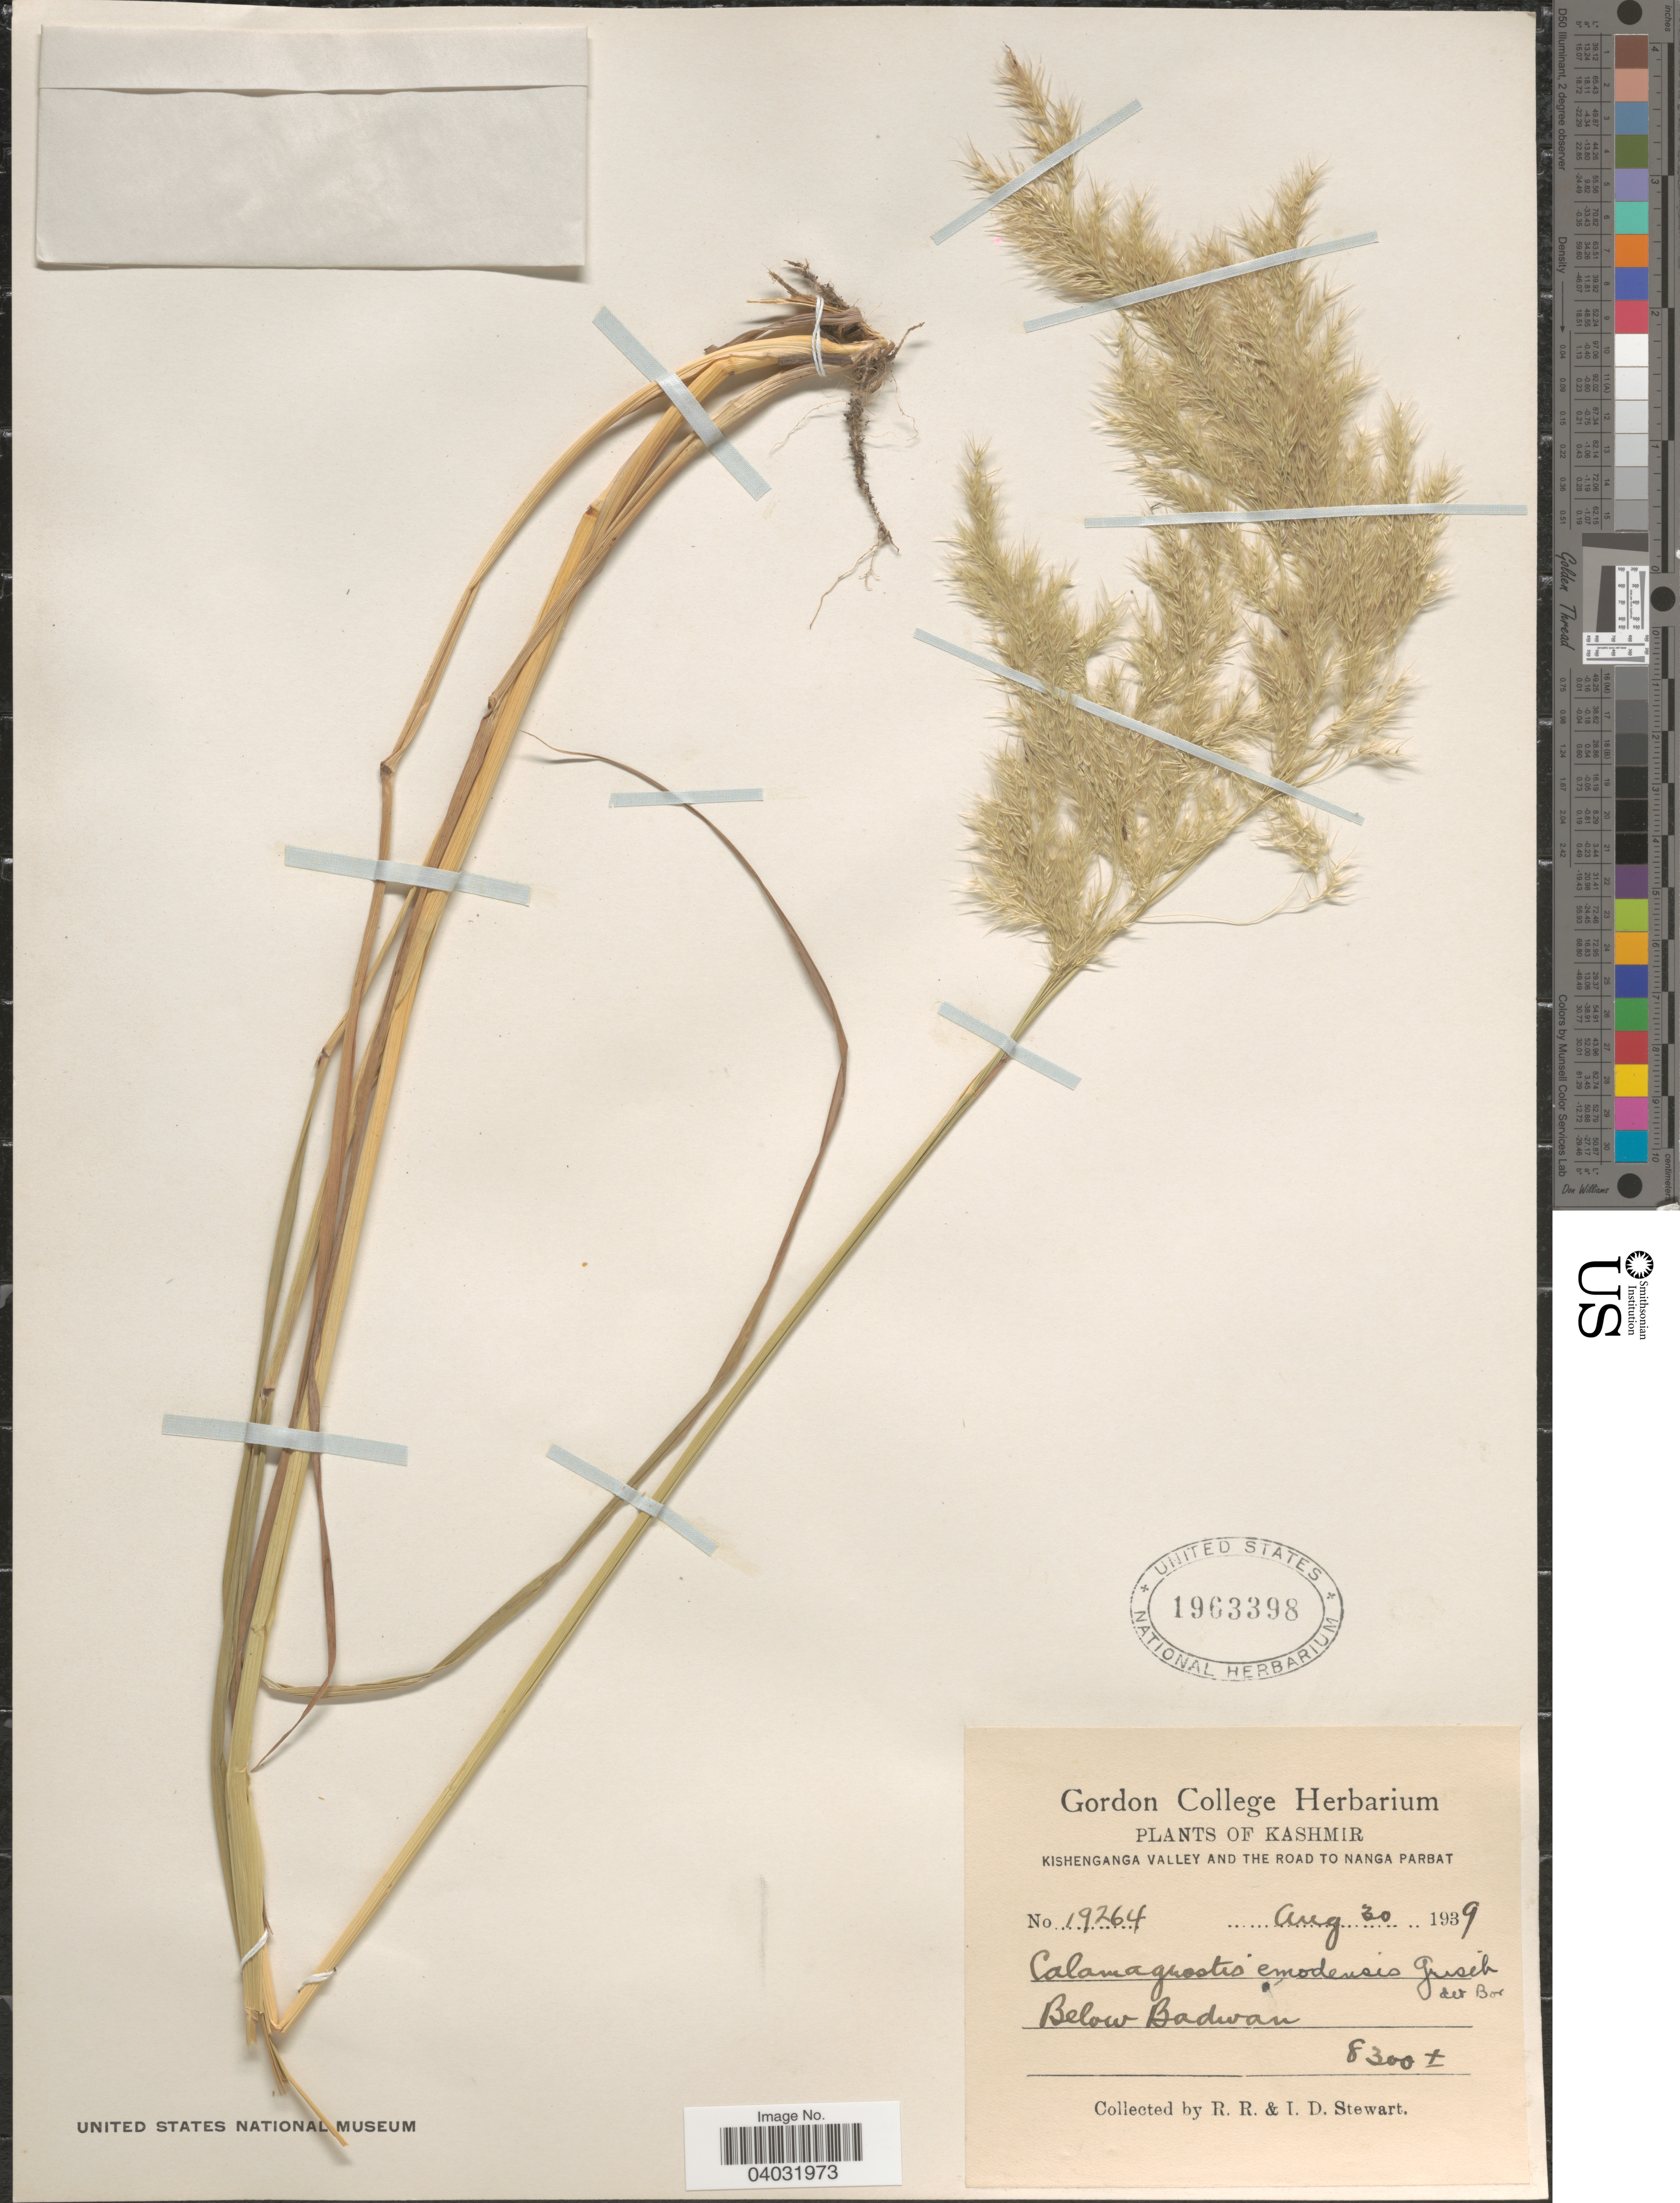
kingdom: Plantae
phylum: Tracheophyta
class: Liliopsida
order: Poales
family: Poaceae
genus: Calamagrostis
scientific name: Calamagrostis emodensis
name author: Griseb.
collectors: R. Stewart & I. Stewart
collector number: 19264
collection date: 1939-08-30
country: India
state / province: Jammu and Kashmir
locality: Kashmir. Kishenganga Valley and the road to Nanga Parbat. Below Badwan.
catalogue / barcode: US 1963398